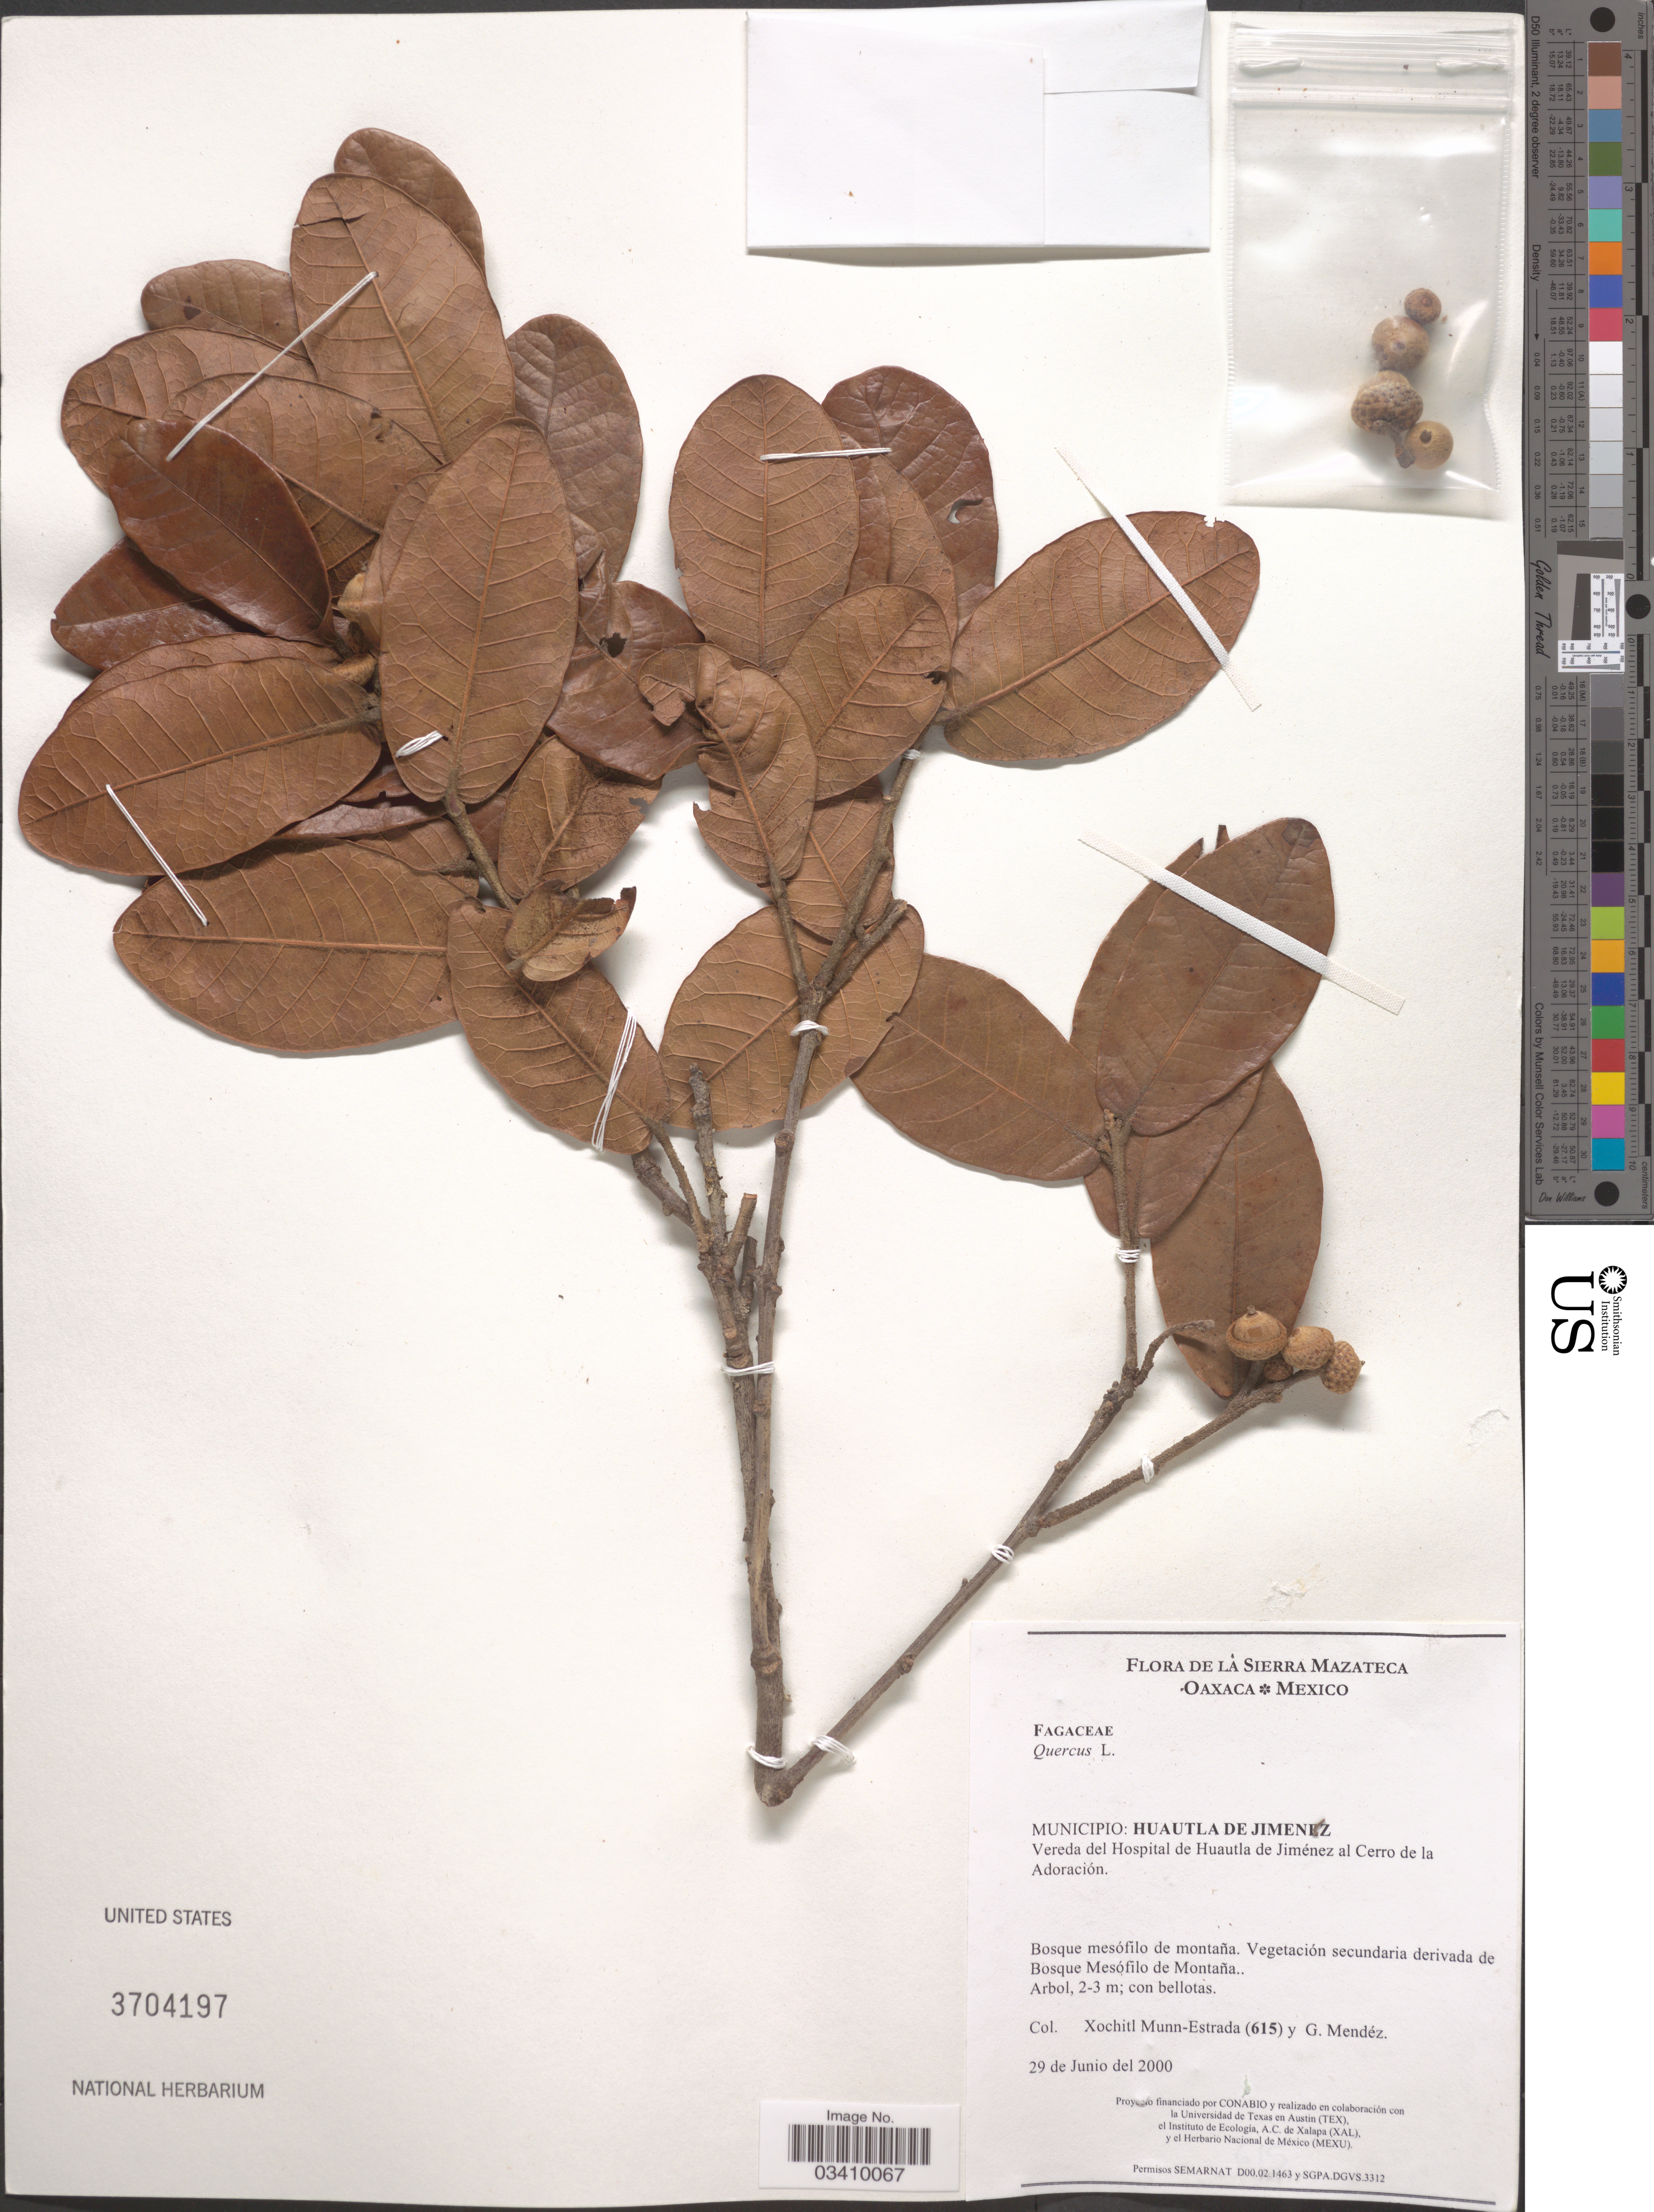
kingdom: Plantae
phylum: Tracheophyta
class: Magnoliopsida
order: Fagales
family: Fagaceae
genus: Quercus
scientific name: Quercus sp.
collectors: X. Munn-Estrada & G. Mendez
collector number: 615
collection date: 2000-06-29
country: Mexico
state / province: Oaxaca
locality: La Sierra Mazateca. Municipio: Huautla de Jimenez. Vereda del Hospital de Huautla de Jimenéz al Cerro de la Adoración.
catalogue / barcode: US 3704197